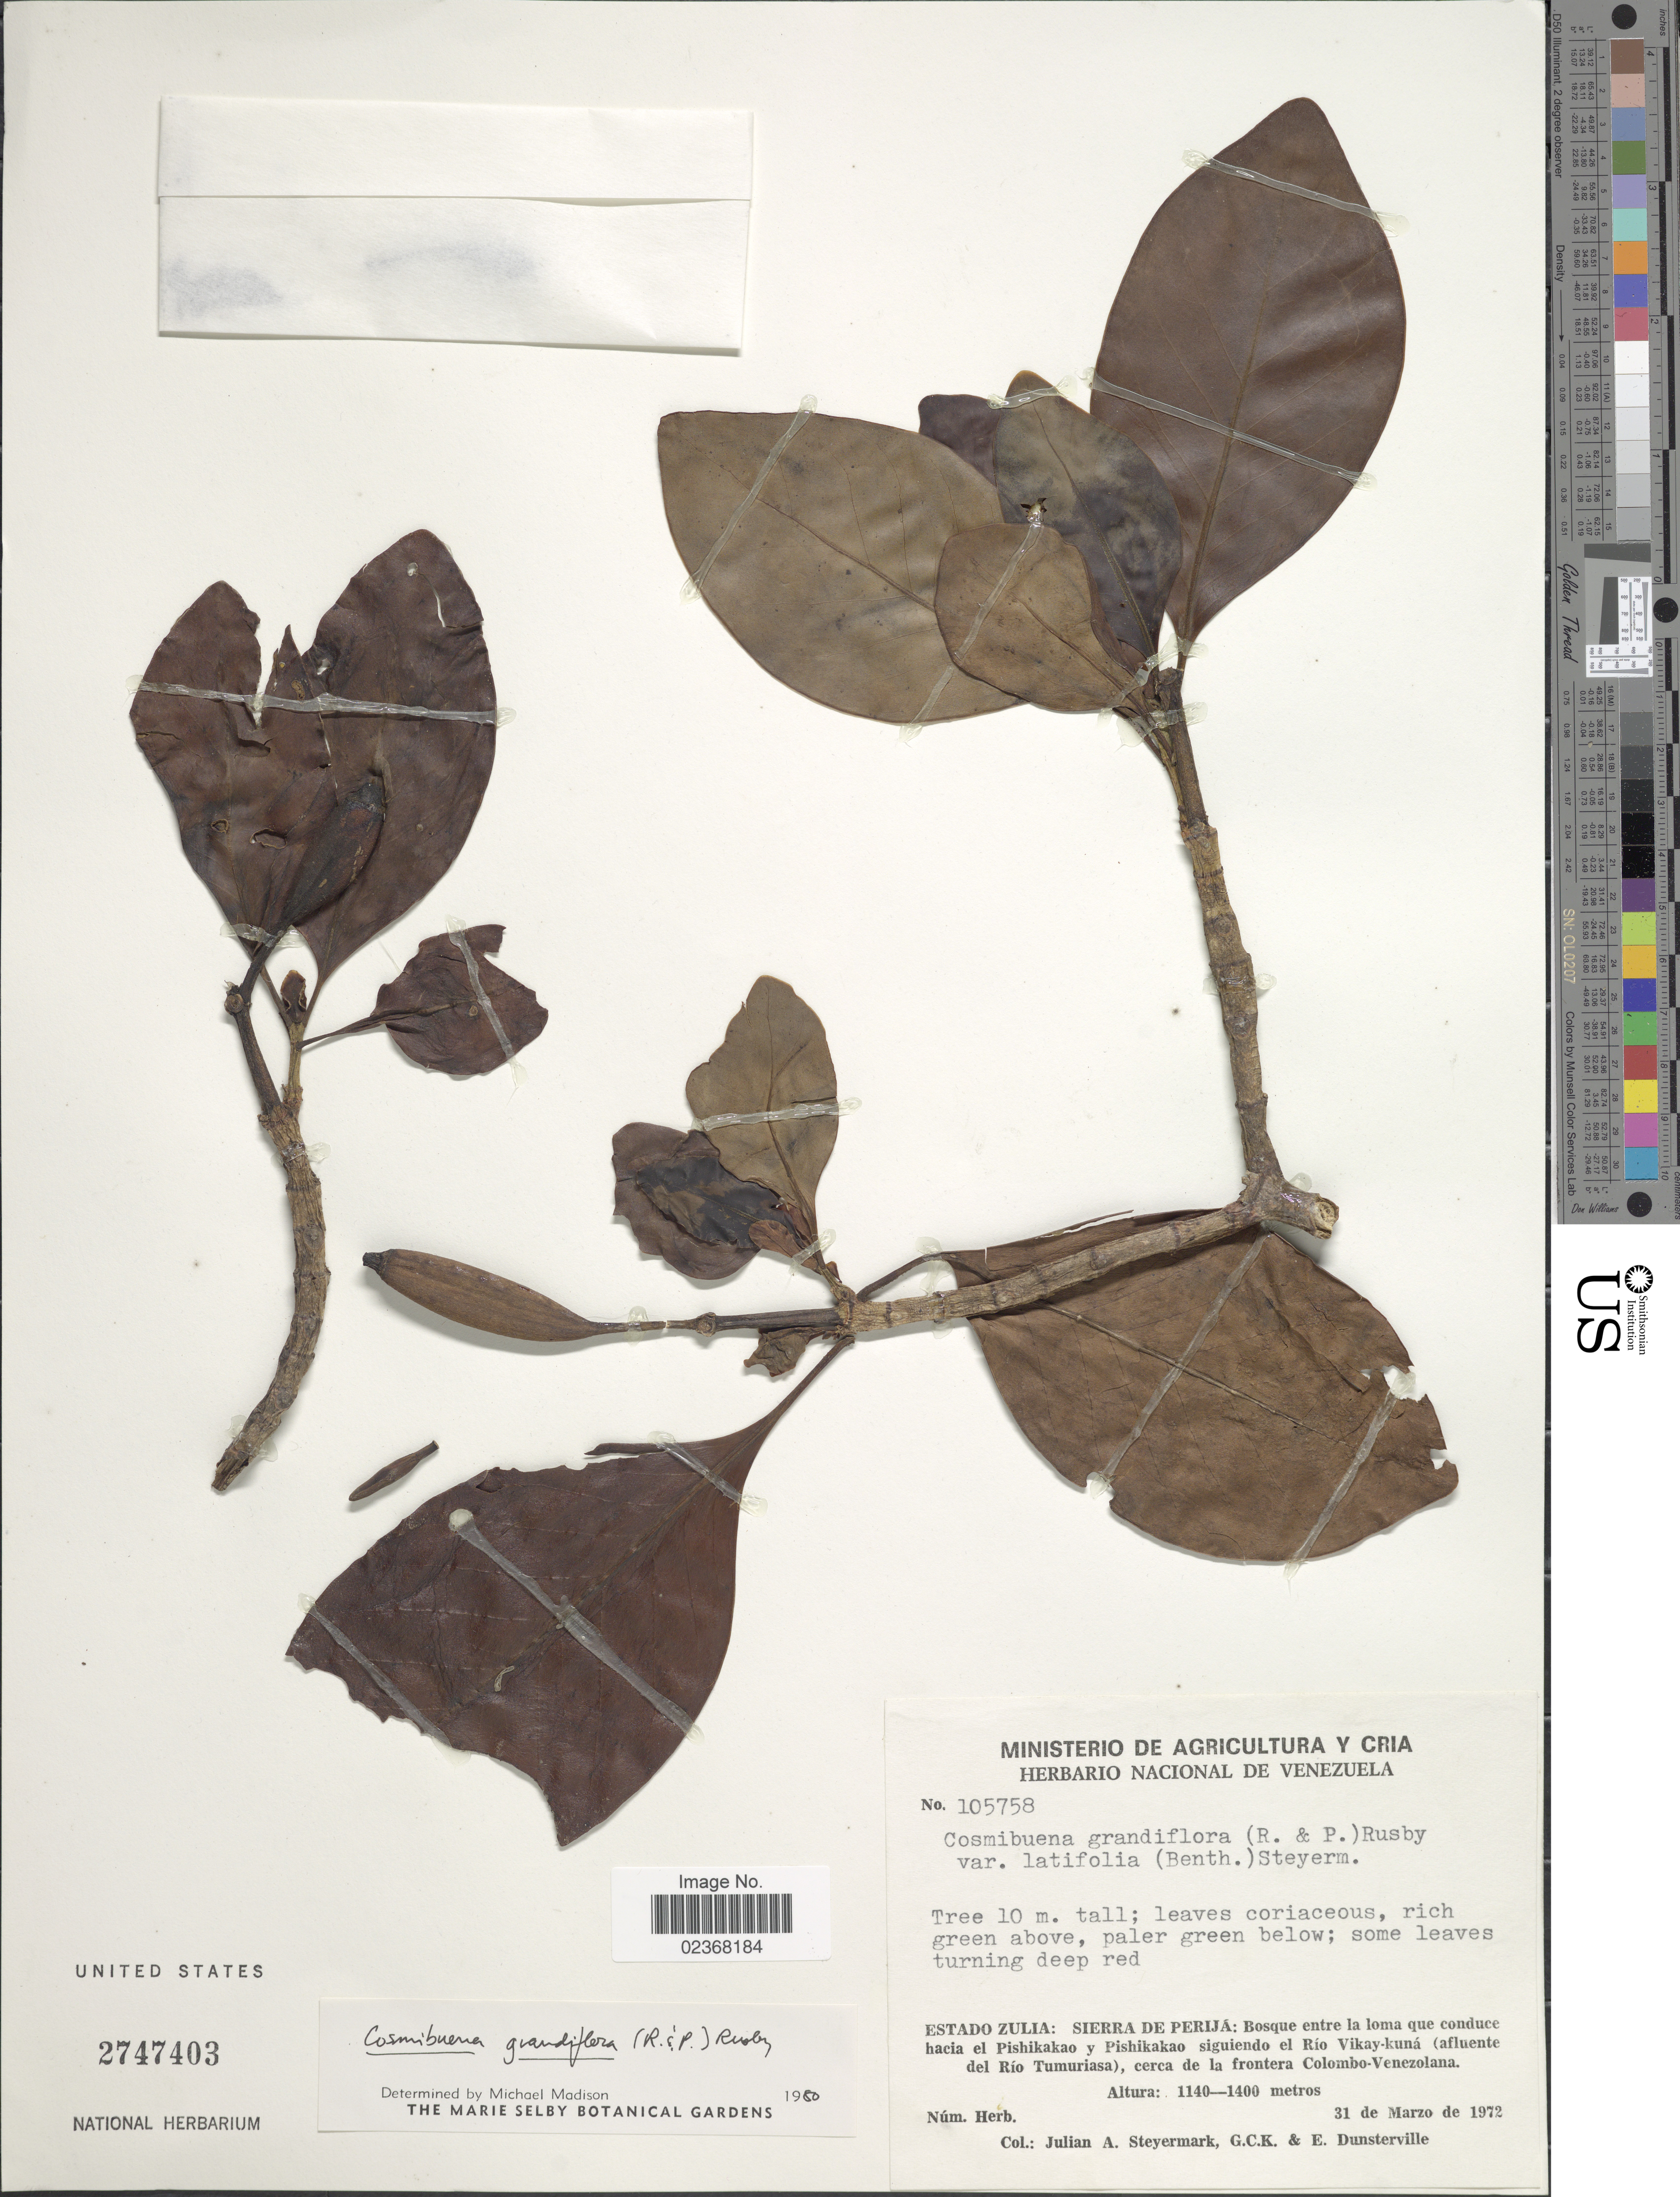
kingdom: Plantae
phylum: Tracheophyta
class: Magnoliopsida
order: Gentianales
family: Rubiaceae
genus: Cosmibuena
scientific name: Cosmibuena grandiflora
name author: (Rose & Pav.) Rusby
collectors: J. Steyermark, G. C. K. Dunsterville & E. Dunsterville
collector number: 105758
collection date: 1972-03-31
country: Venezuela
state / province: Zulia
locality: Estado Zulia: Sierra de Perija: Bosque entre la loma que conduce hacia el Pishikakao y Pishikakao siguiendo el Rio Vikay-kuna (afluente del Rio Tumuriasa), cerca de la frontera Colombo-Venezolana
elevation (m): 1140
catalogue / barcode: US 2747403